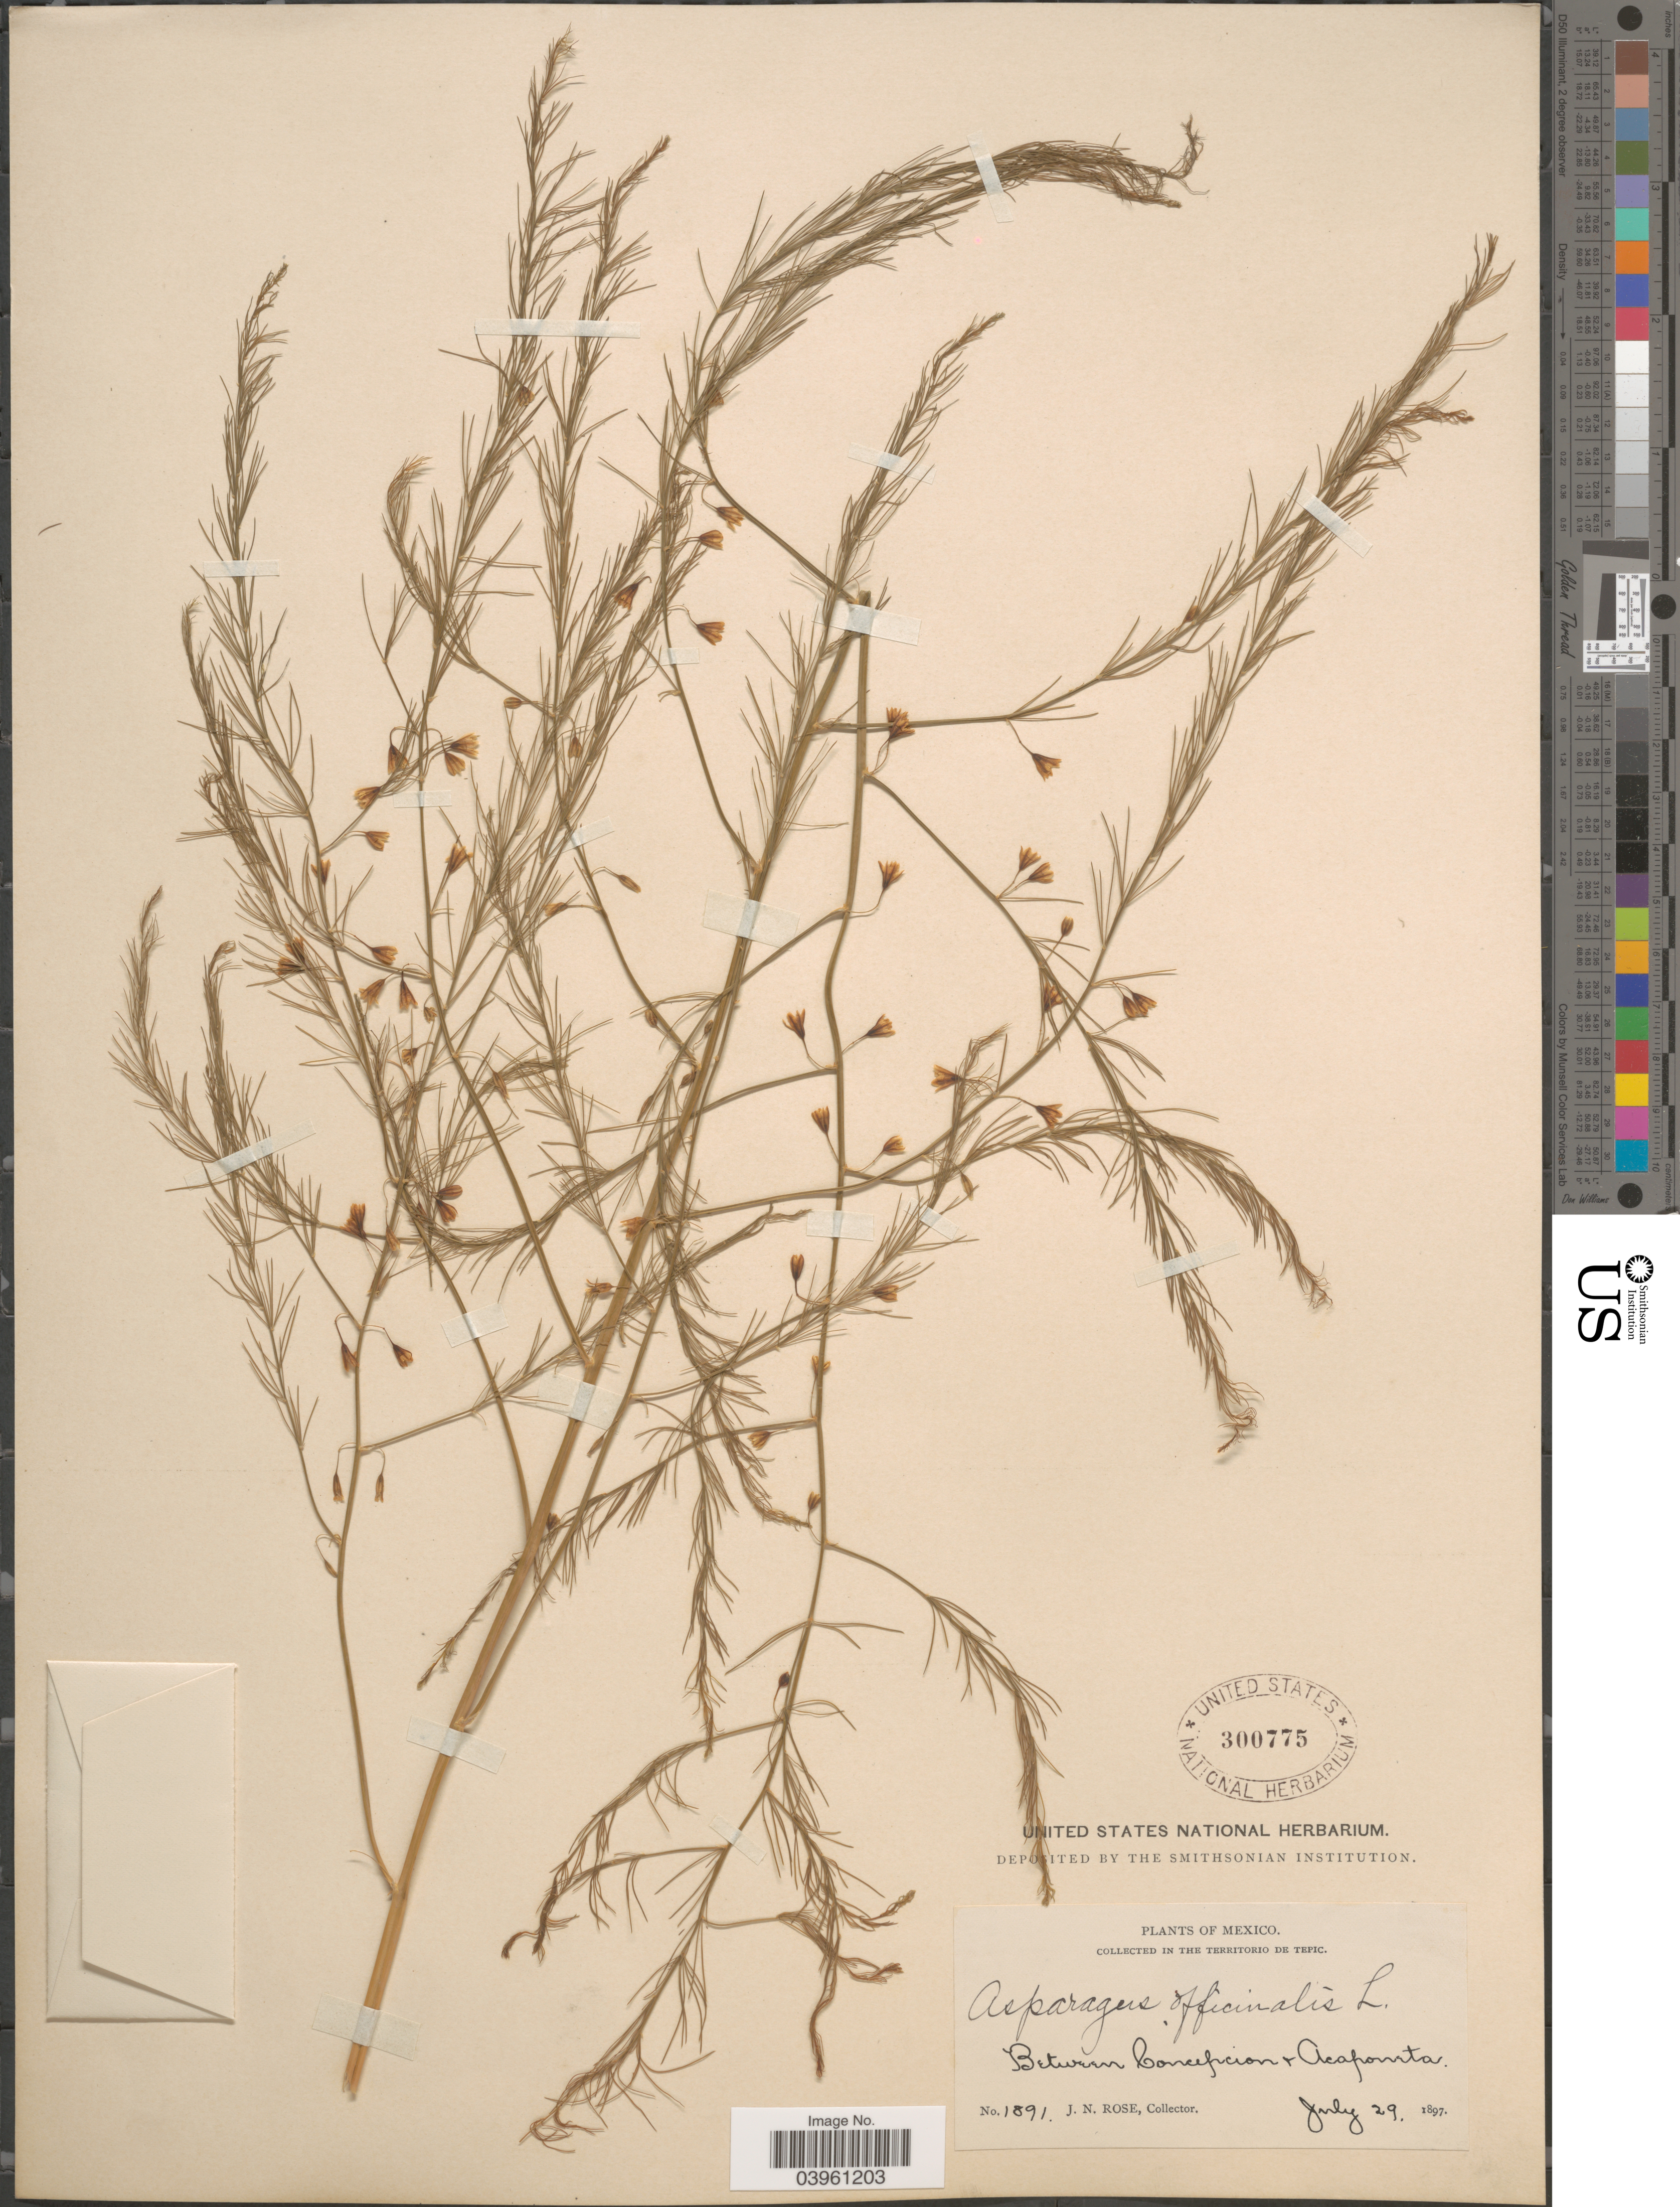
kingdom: Plantae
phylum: Tracheophyta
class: Liliopsida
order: Asparagales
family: Asparagaceae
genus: Asparagus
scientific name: Asparagus officinalis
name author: L.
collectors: J. N. Rose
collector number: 1891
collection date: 1897-07-29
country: Mexico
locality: In the Territorio de Tepic. Between Concepcion & Acaponeta.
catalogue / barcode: US 300775